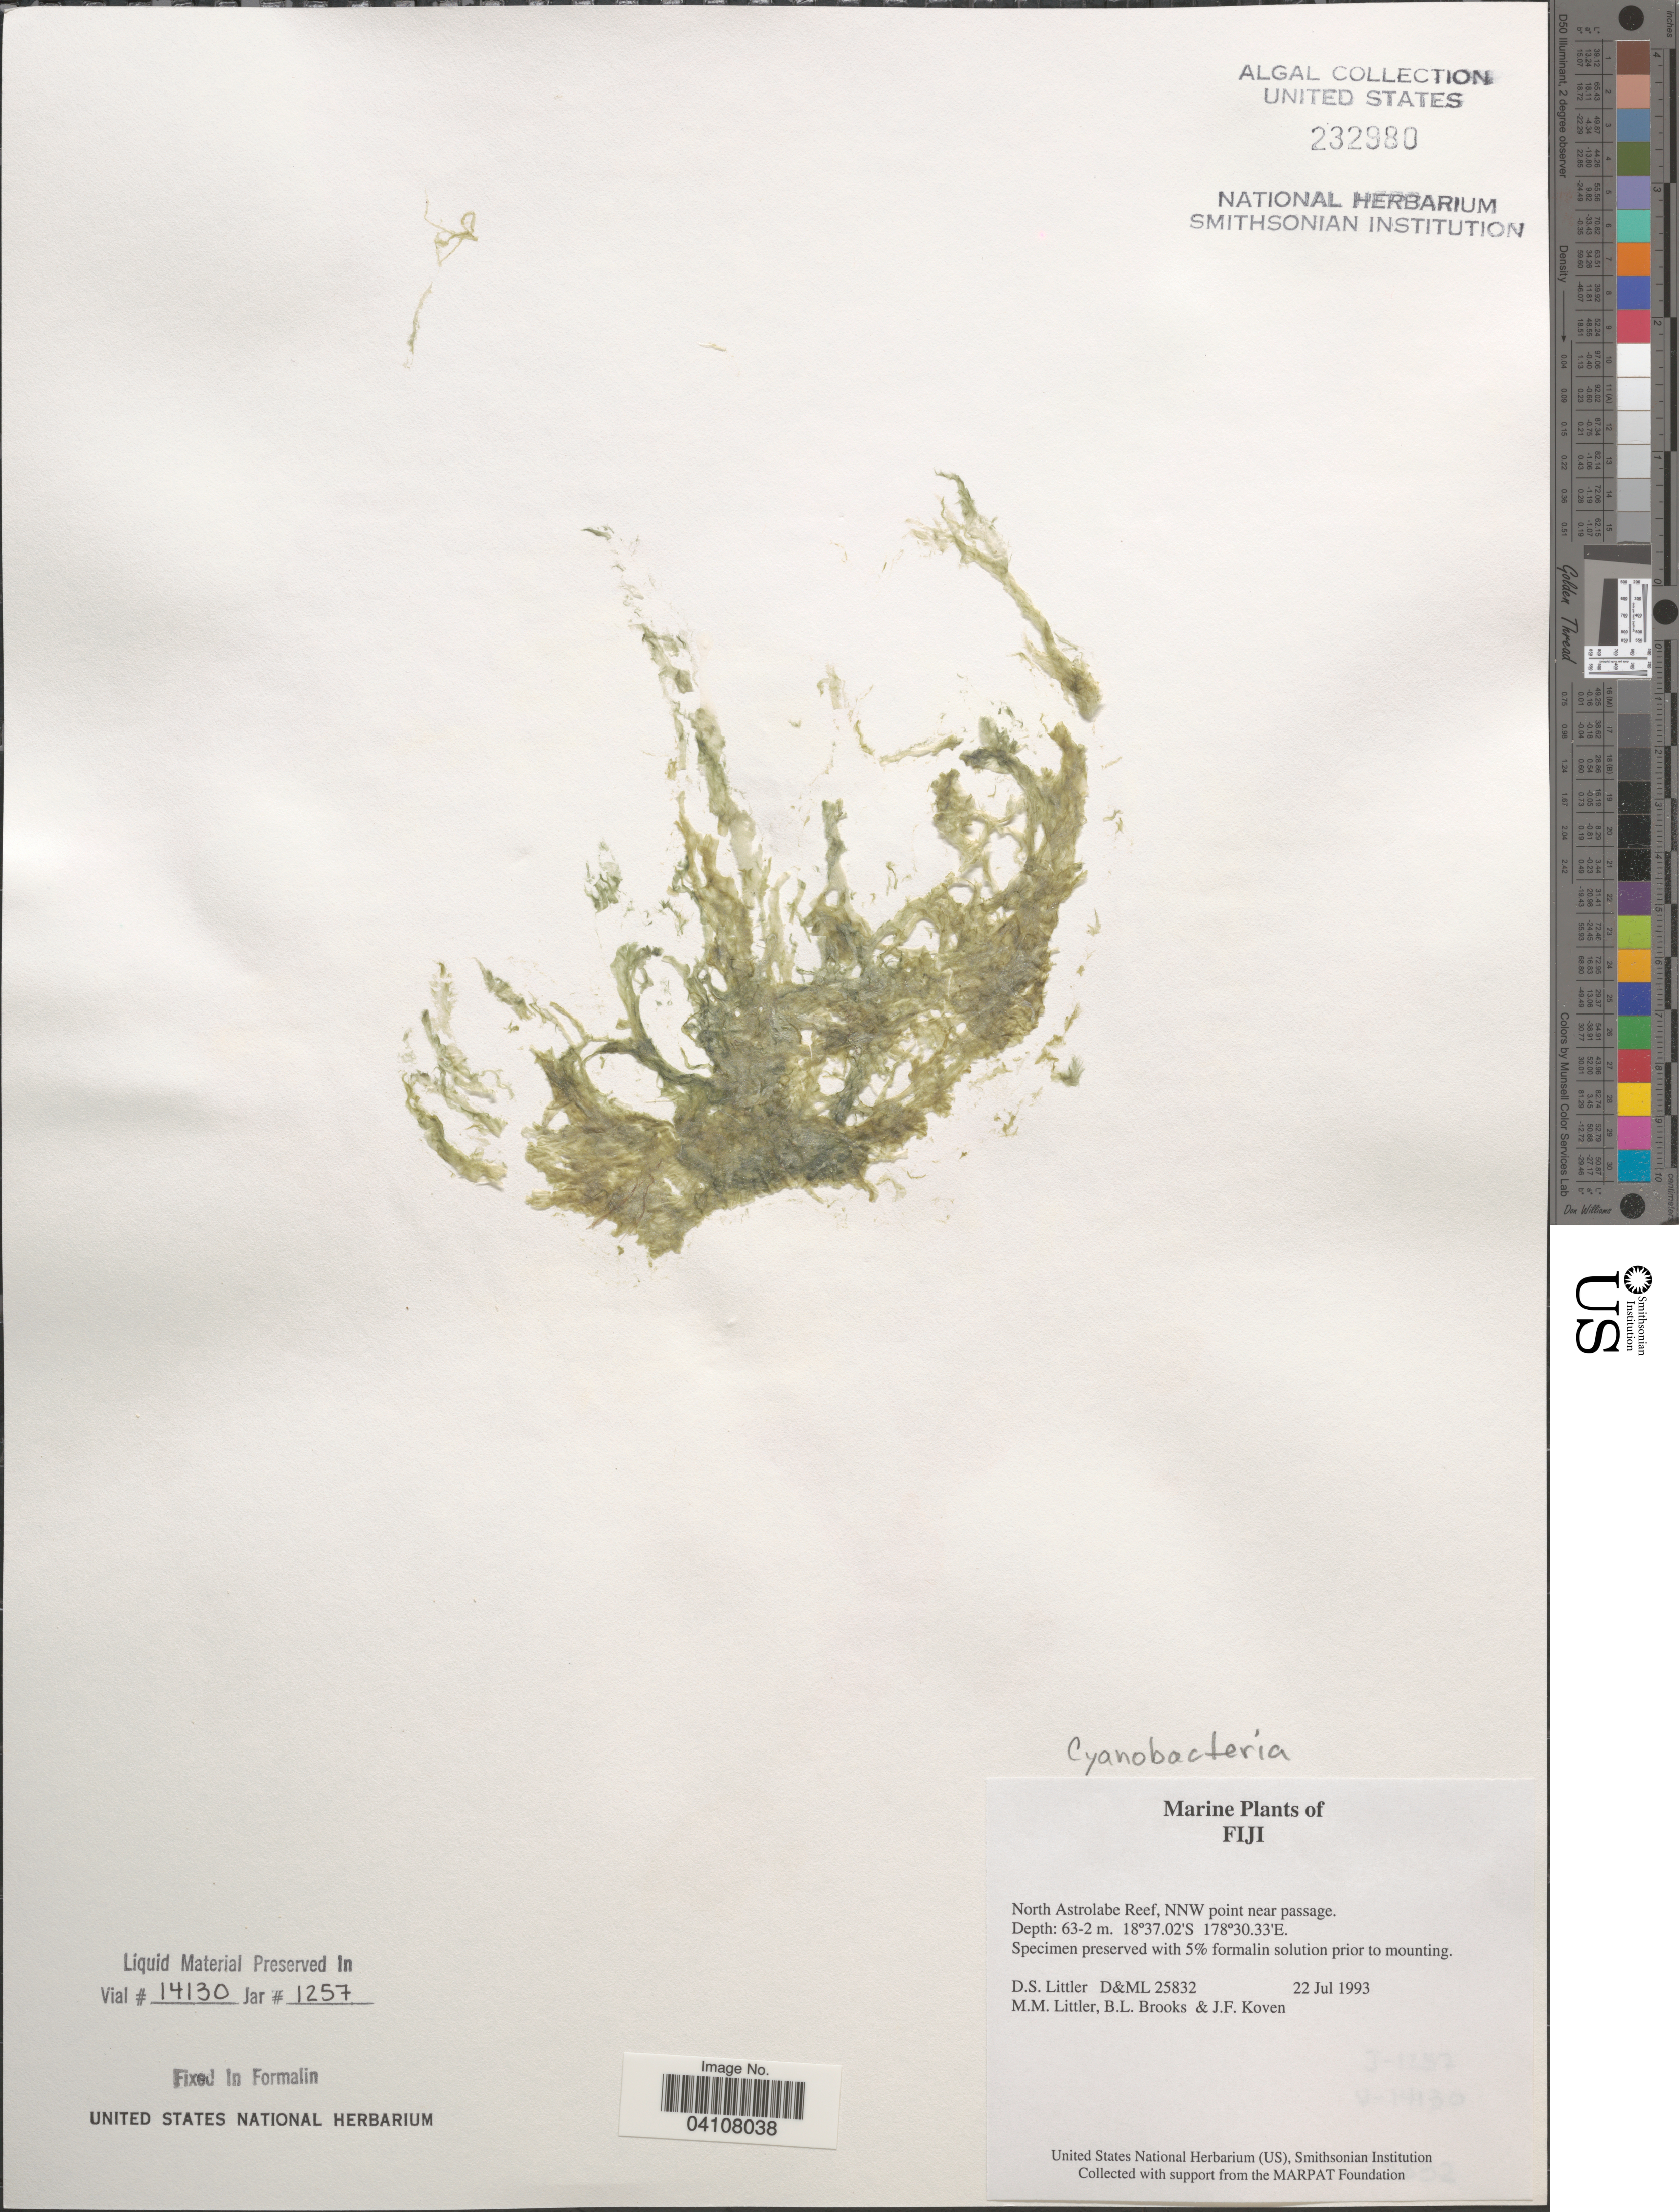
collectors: D. S. Littler, B. Brooks & J. Koven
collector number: D&ML25832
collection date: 1993-07-22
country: Fiji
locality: North Astrolabe Reef, NNW point near passage.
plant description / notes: Liquid material preserved in vial 14130 jar 1257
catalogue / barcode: US 232980